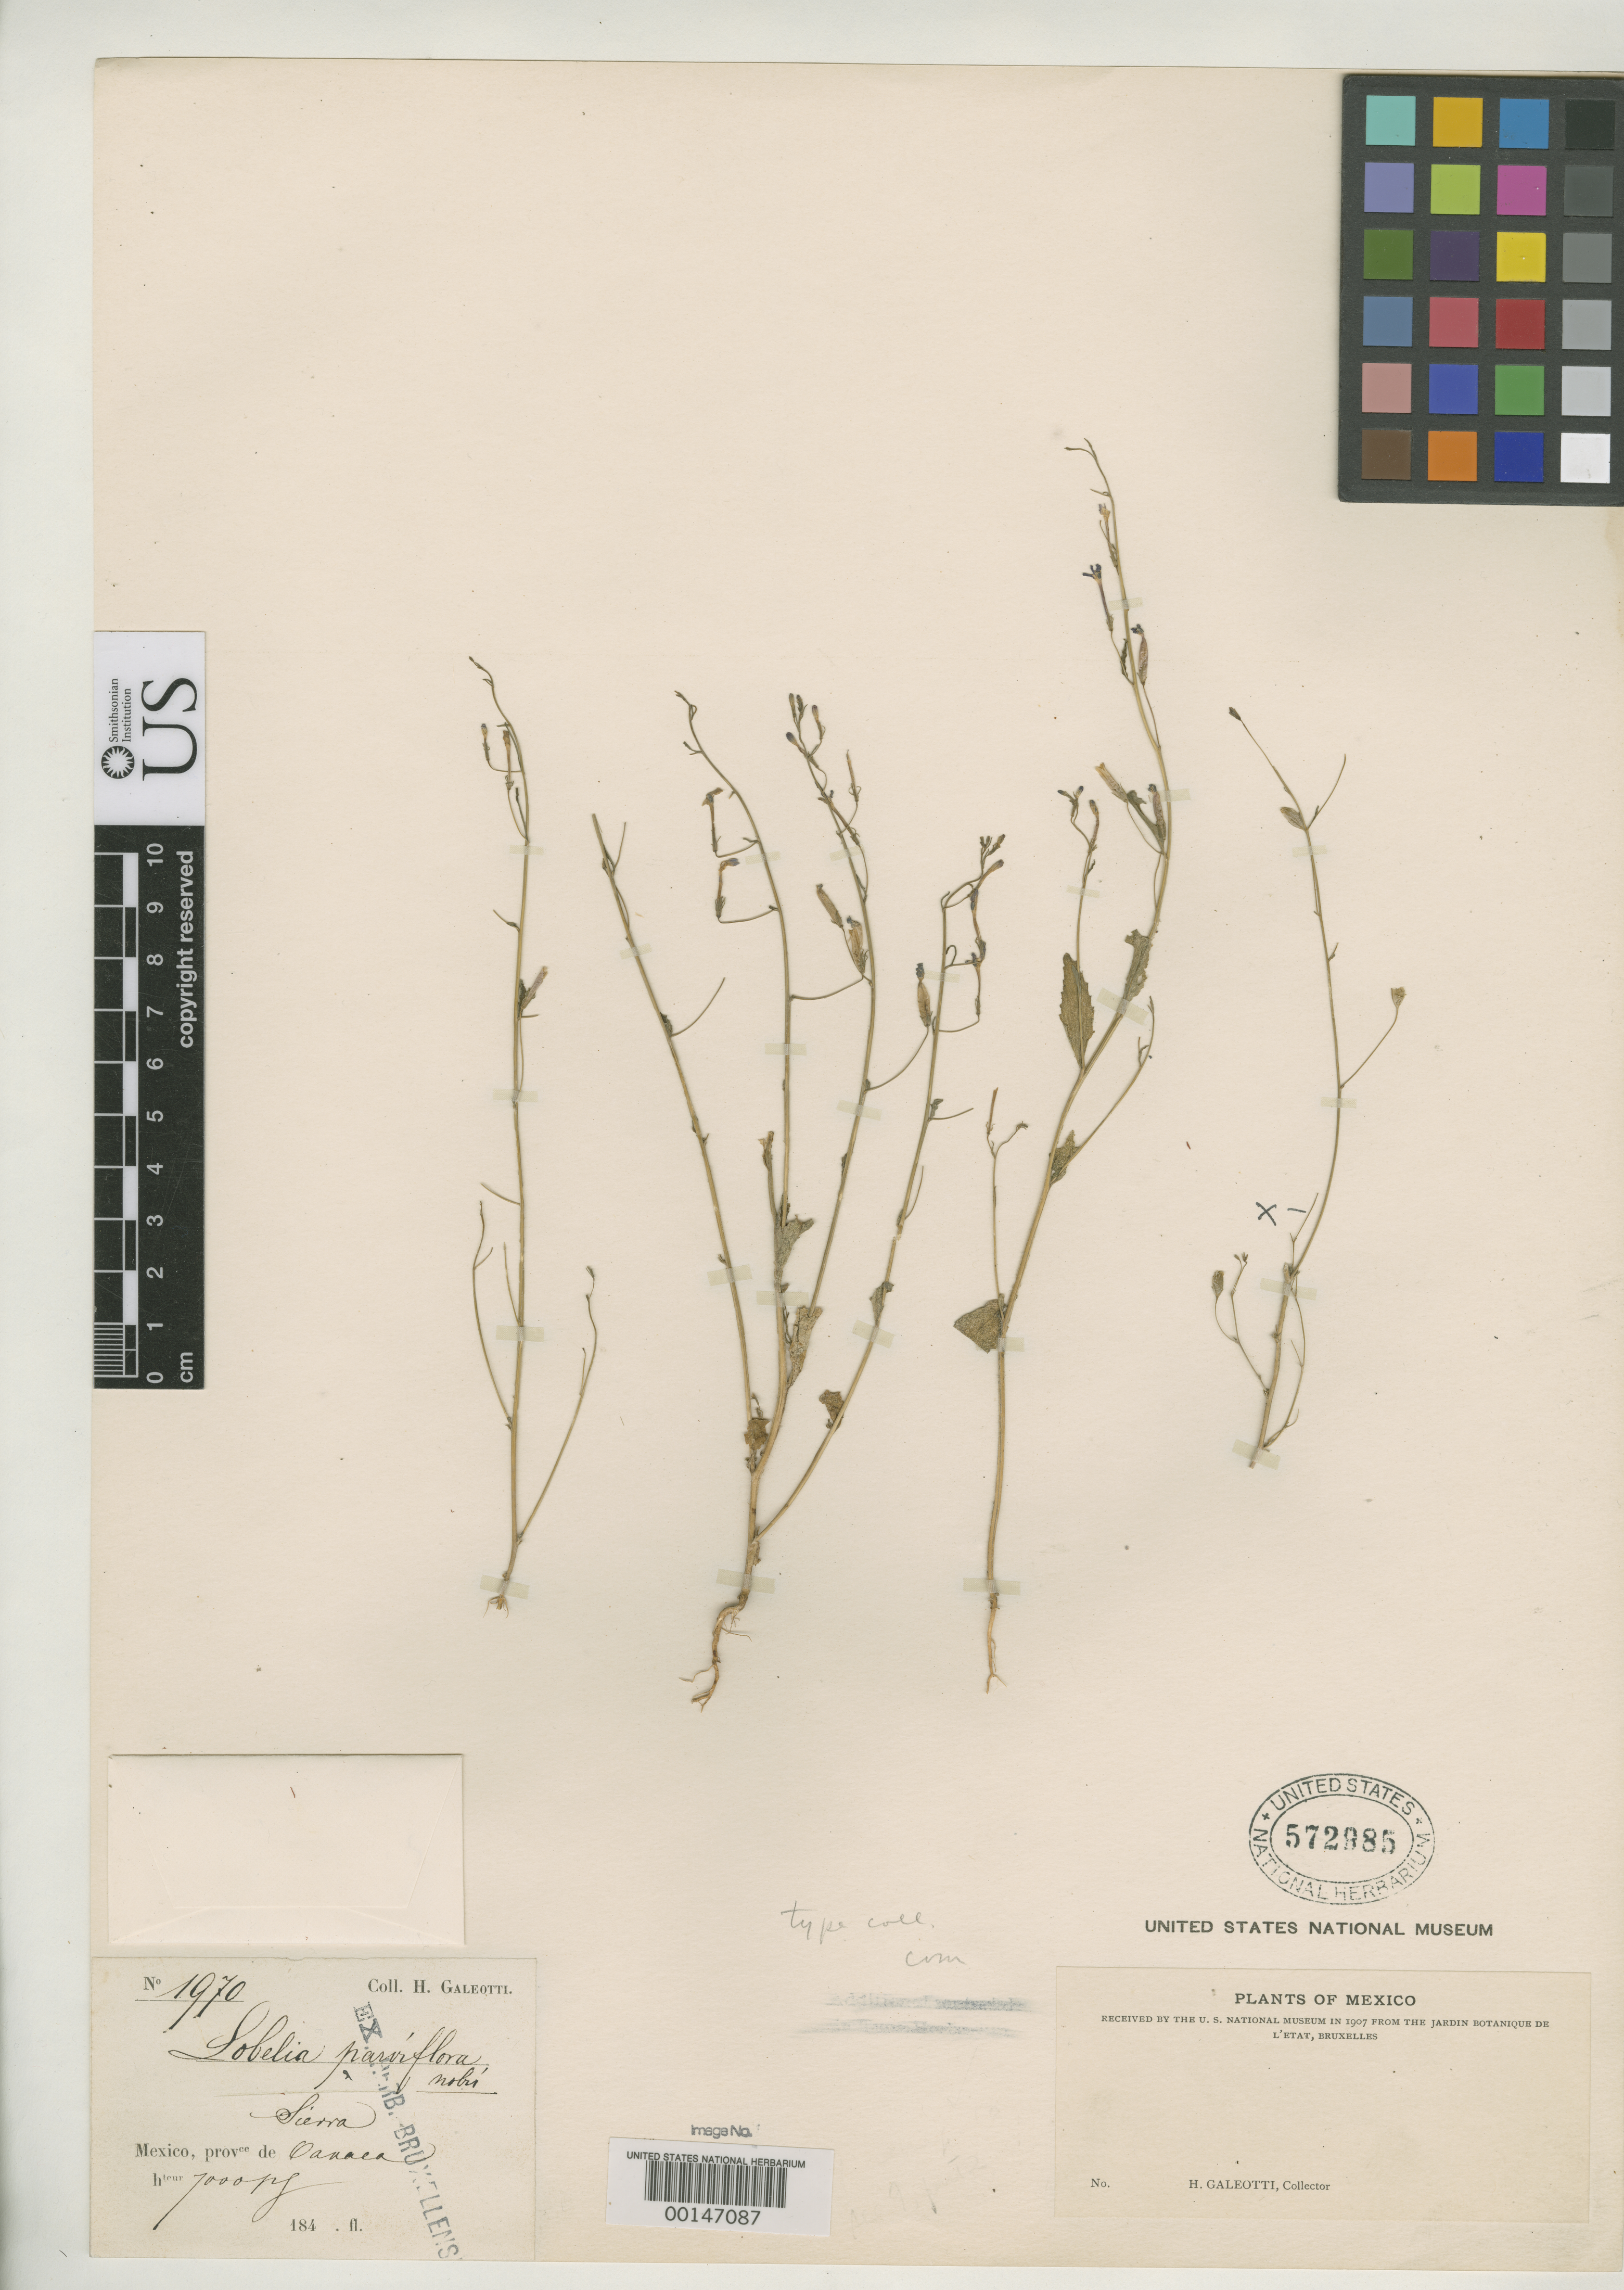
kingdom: Plantae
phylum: Tracheophyta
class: Magnoliopsida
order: Asterales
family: Campanulaceae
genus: Lobelia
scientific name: Lobelia parviflora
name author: M. Martens & Galeotti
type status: Type Collection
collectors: H. G. Galeotti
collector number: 1970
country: Mexico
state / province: Oaxaca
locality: Sierra.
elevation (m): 2134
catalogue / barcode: US 572985